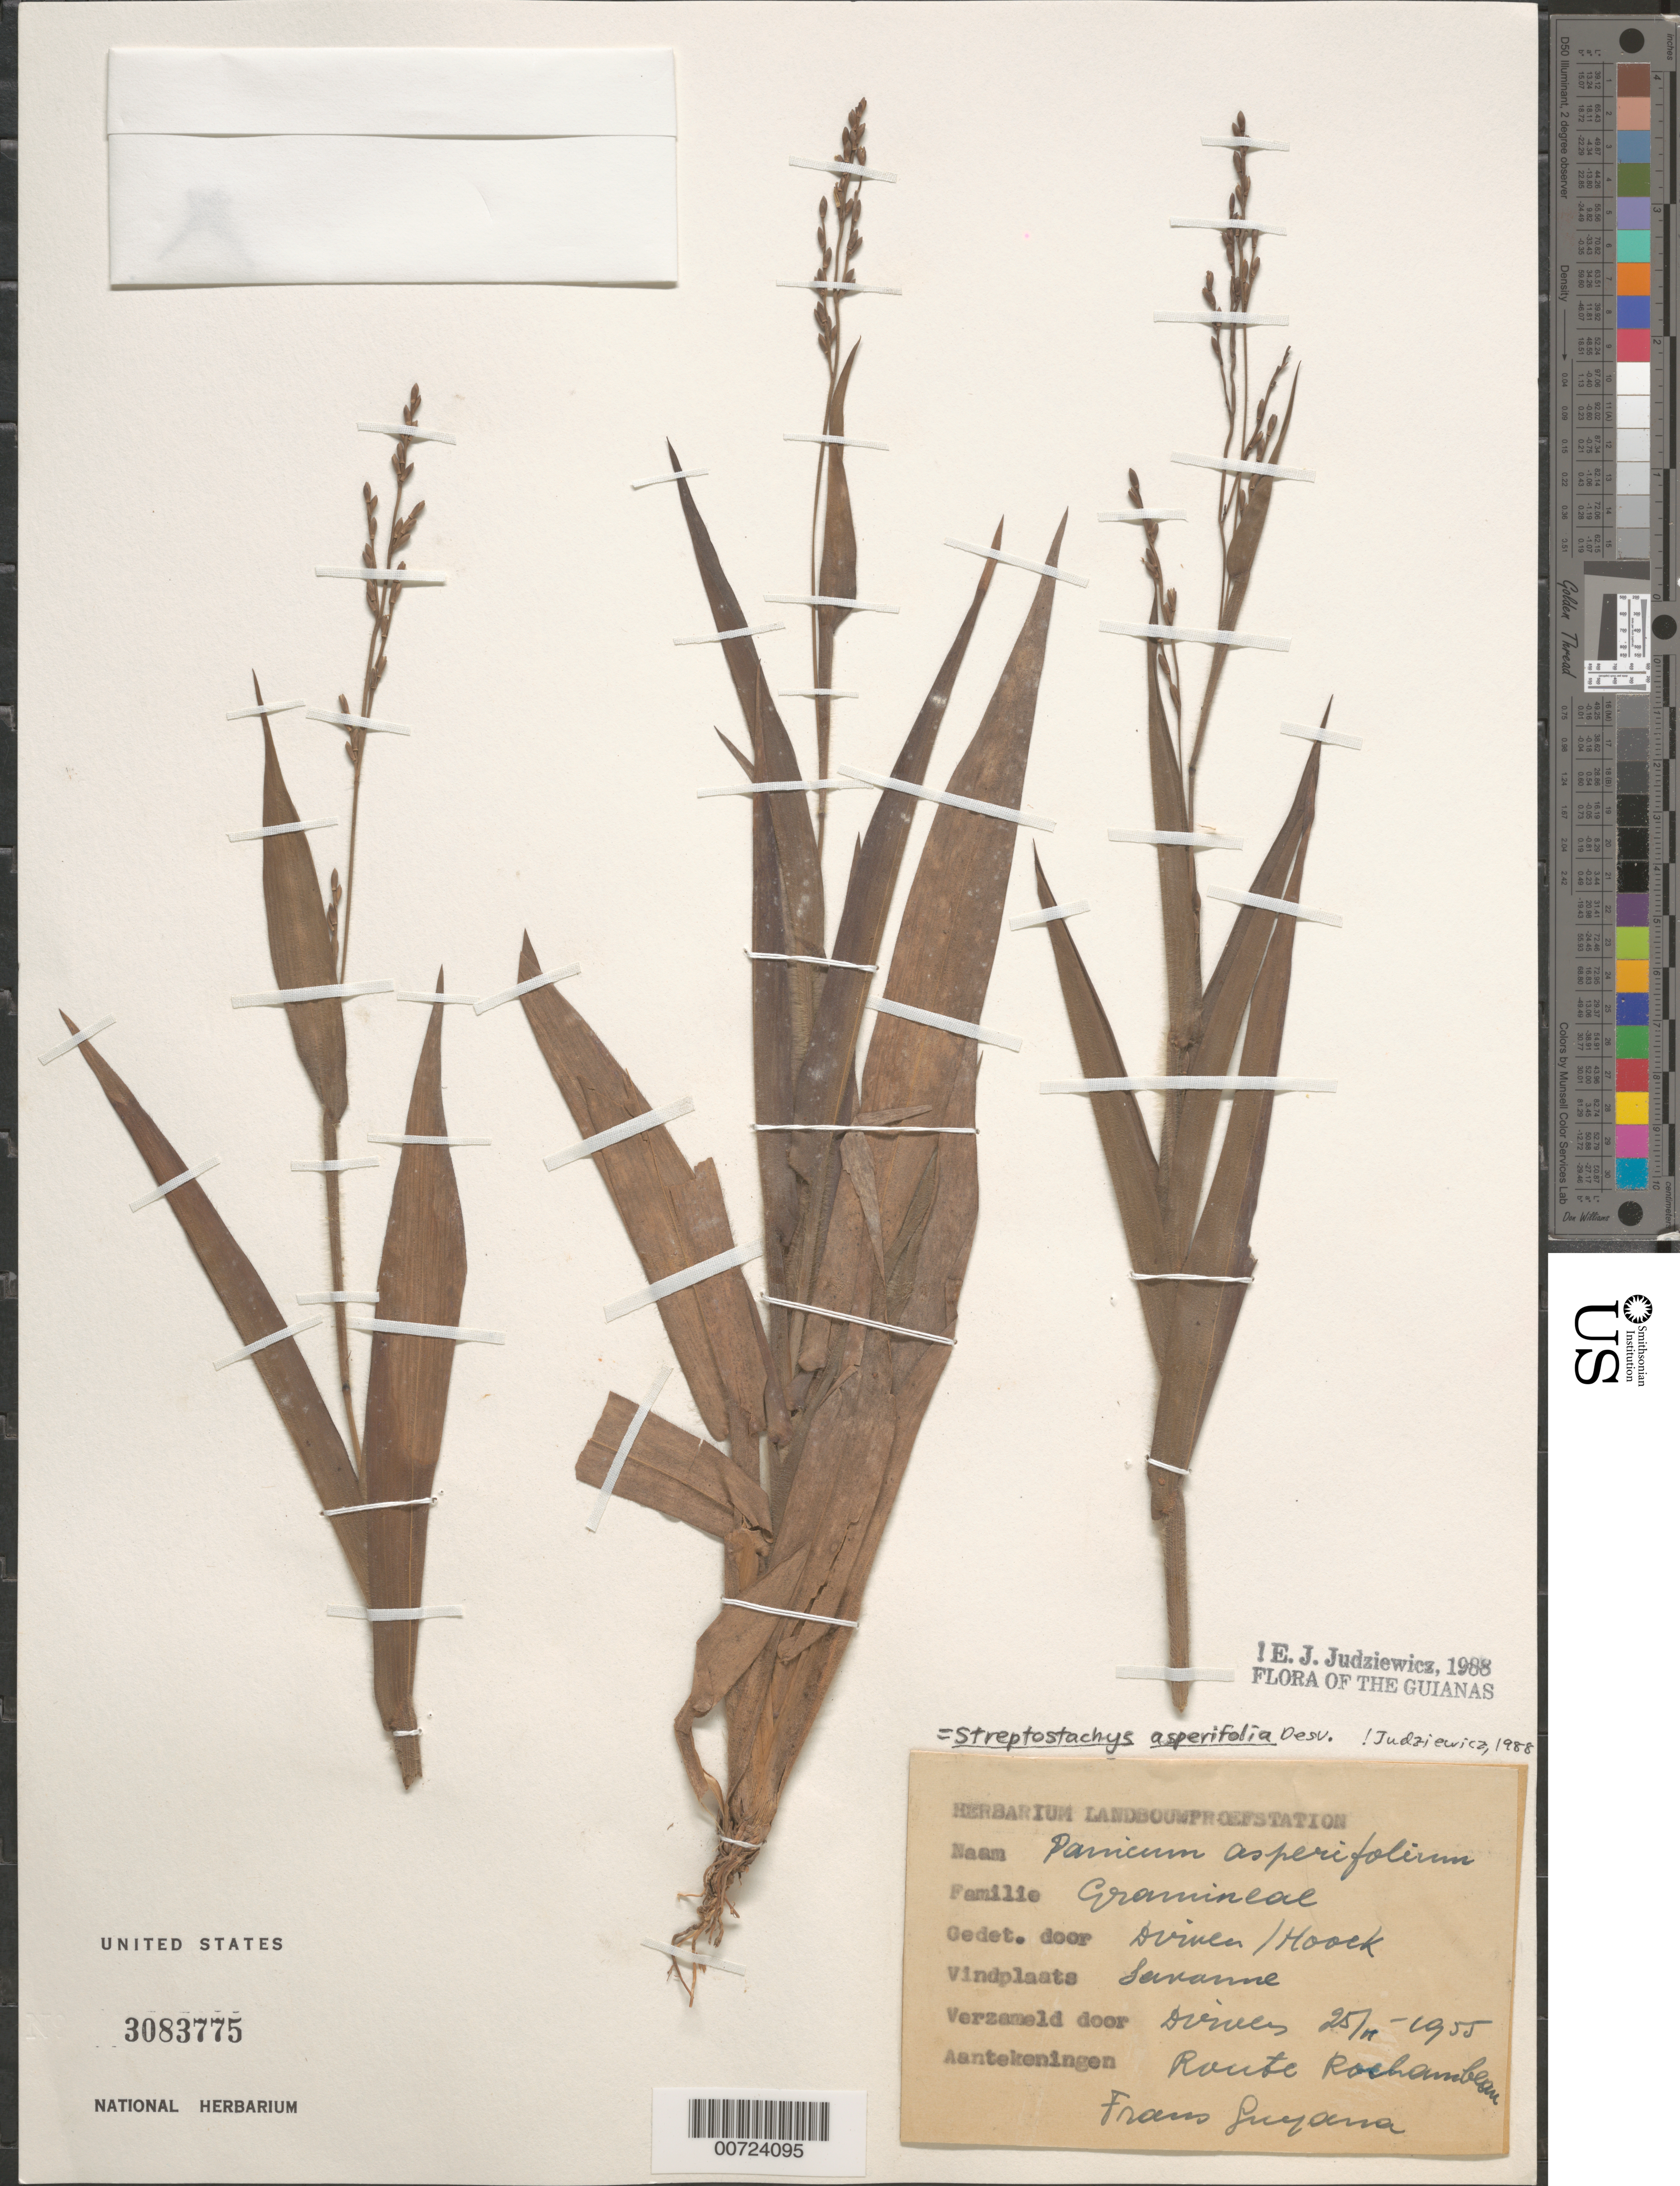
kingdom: Plantae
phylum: Tracheophyta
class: Liliopsida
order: Poales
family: Poaceae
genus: Streptostachys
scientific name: Streptostachys asperifolia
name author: Desv.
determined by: Judziewicz, E. J.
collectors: J. Dirven & J. Hoock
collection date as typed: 25-Nov-55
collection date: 1955-11-25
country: French Guiana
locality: Route Rochambeau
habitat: Savanna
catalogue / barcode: US 3083775